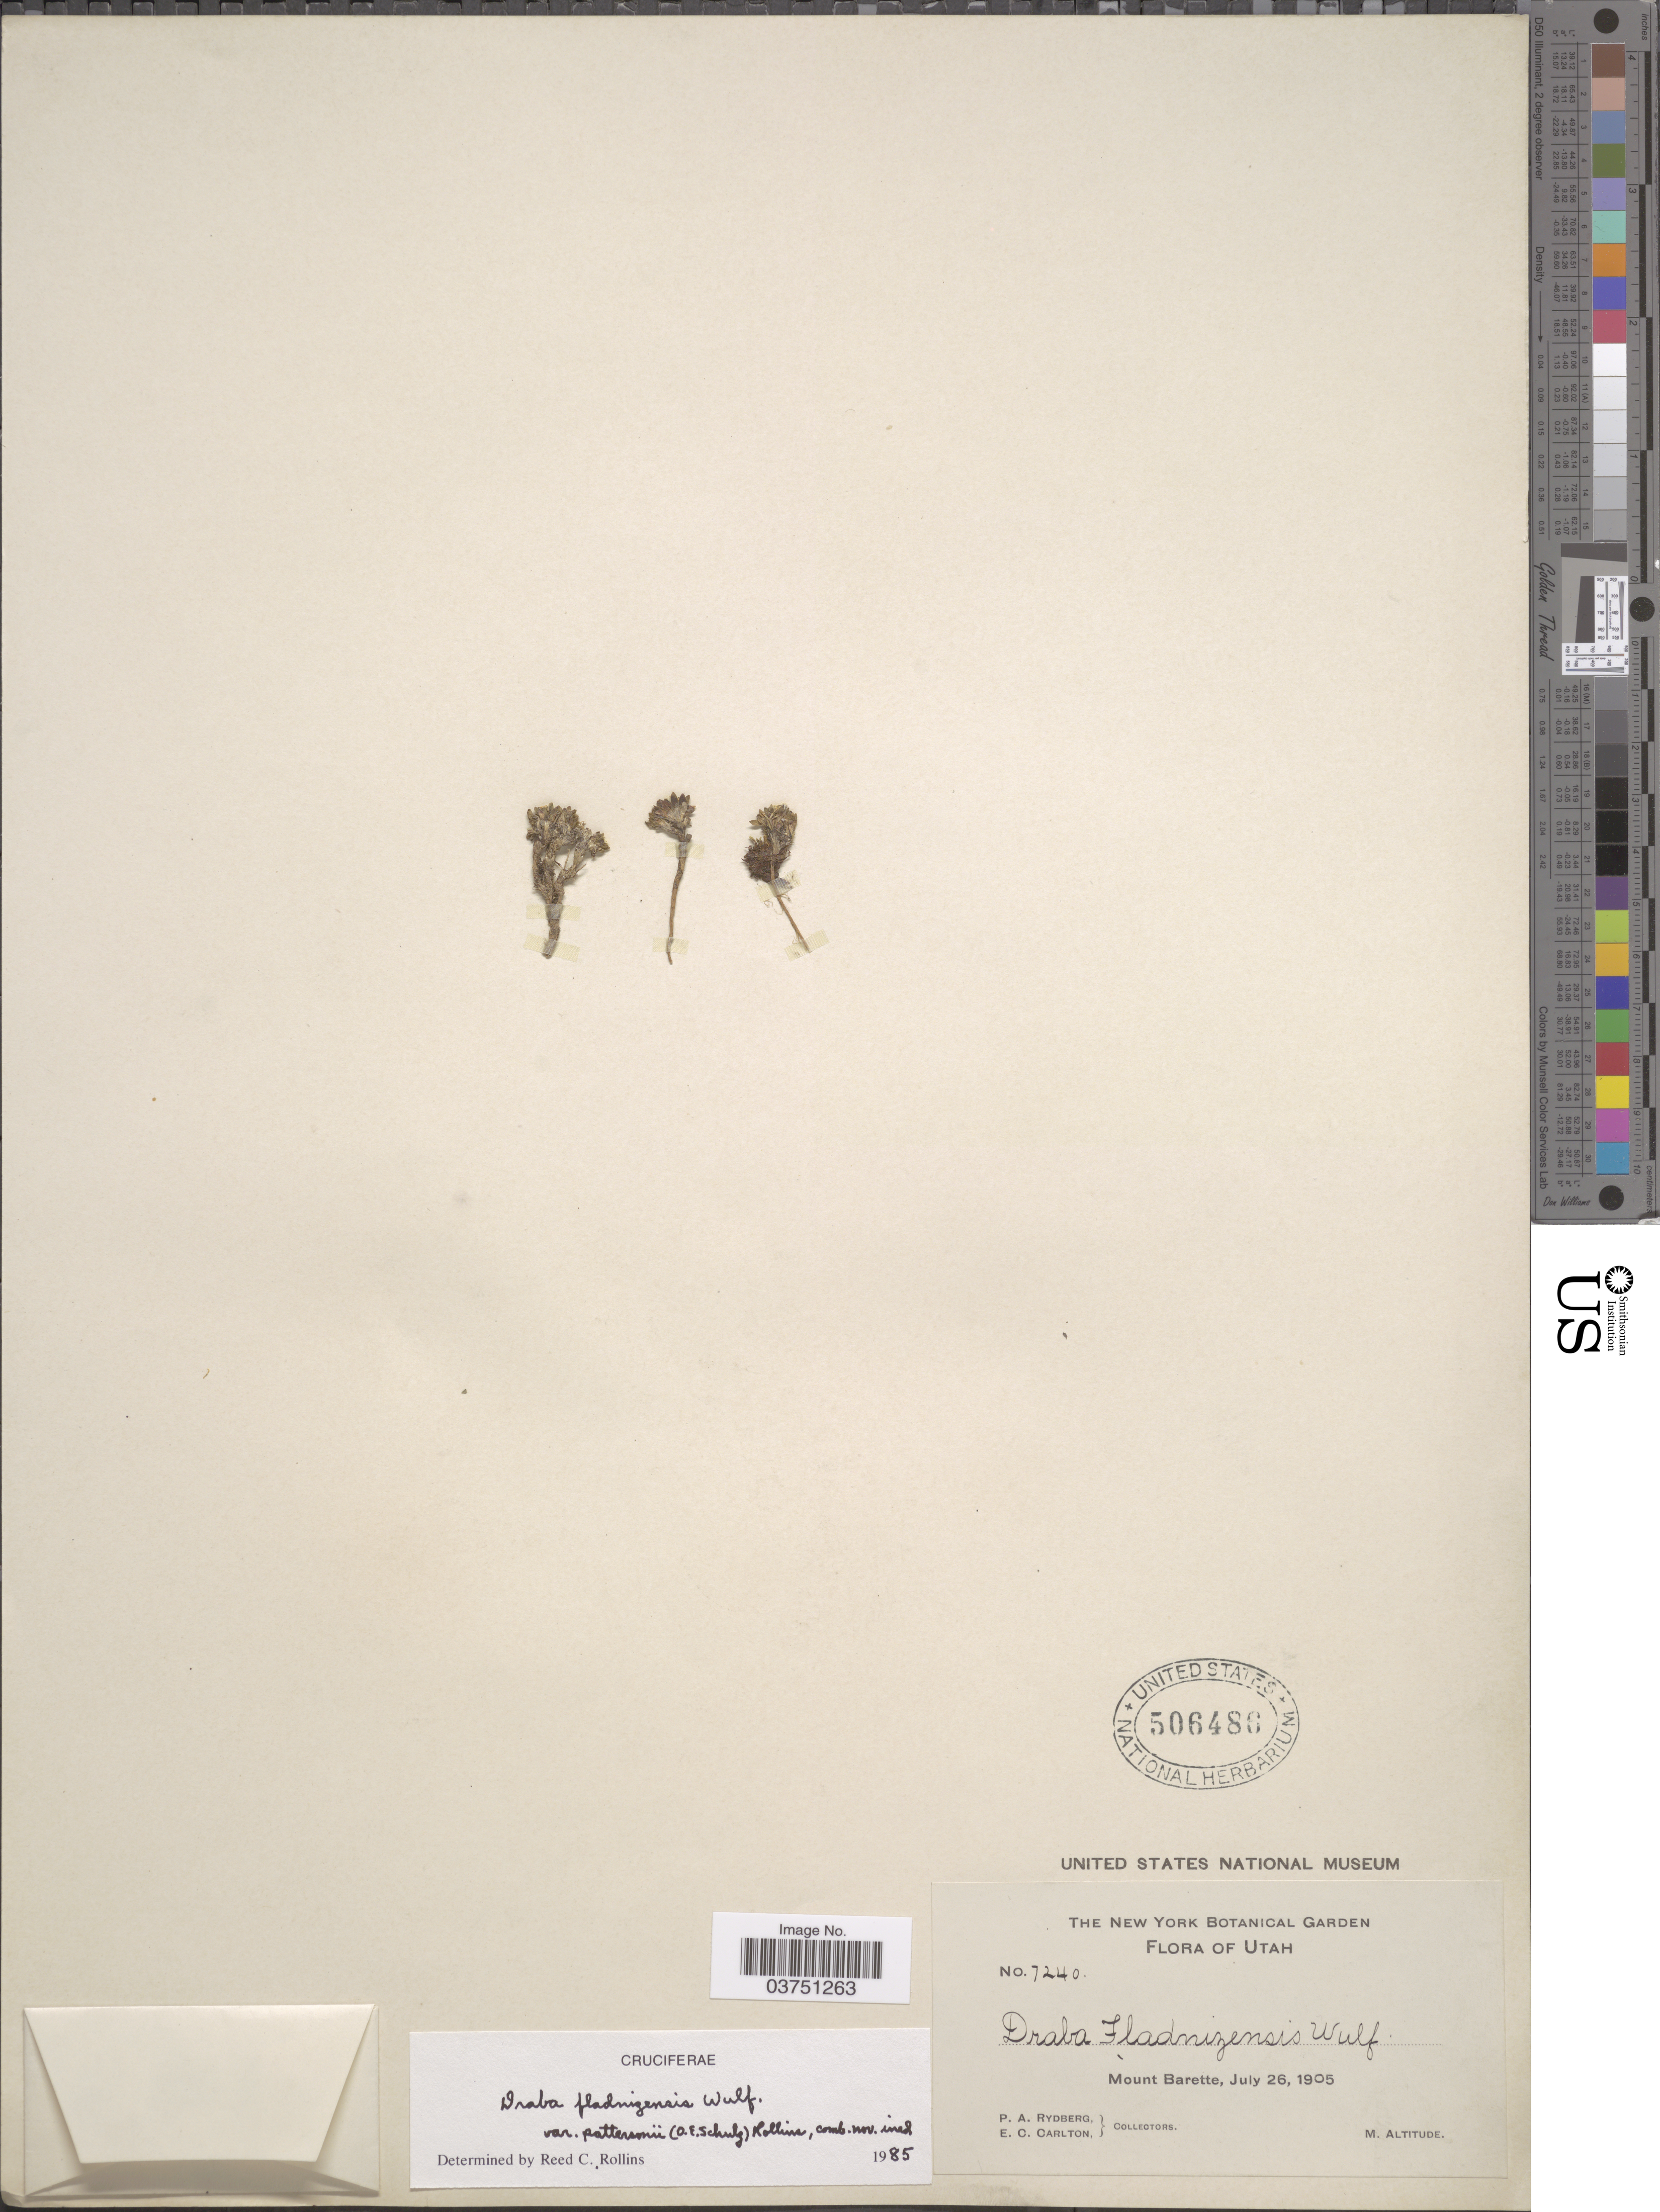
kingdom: Plantae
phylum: Tracheophyta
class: Magnoliopsida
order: Brassicales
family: Brassicaceae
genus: Draba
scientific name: Draba fladnizensis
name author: Wulfen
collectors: P. A. Rydberg & E. Carlton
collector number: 7240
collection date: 1905-07-26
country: United States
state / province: Utah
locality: Mount Barette.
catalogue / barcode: US 506486